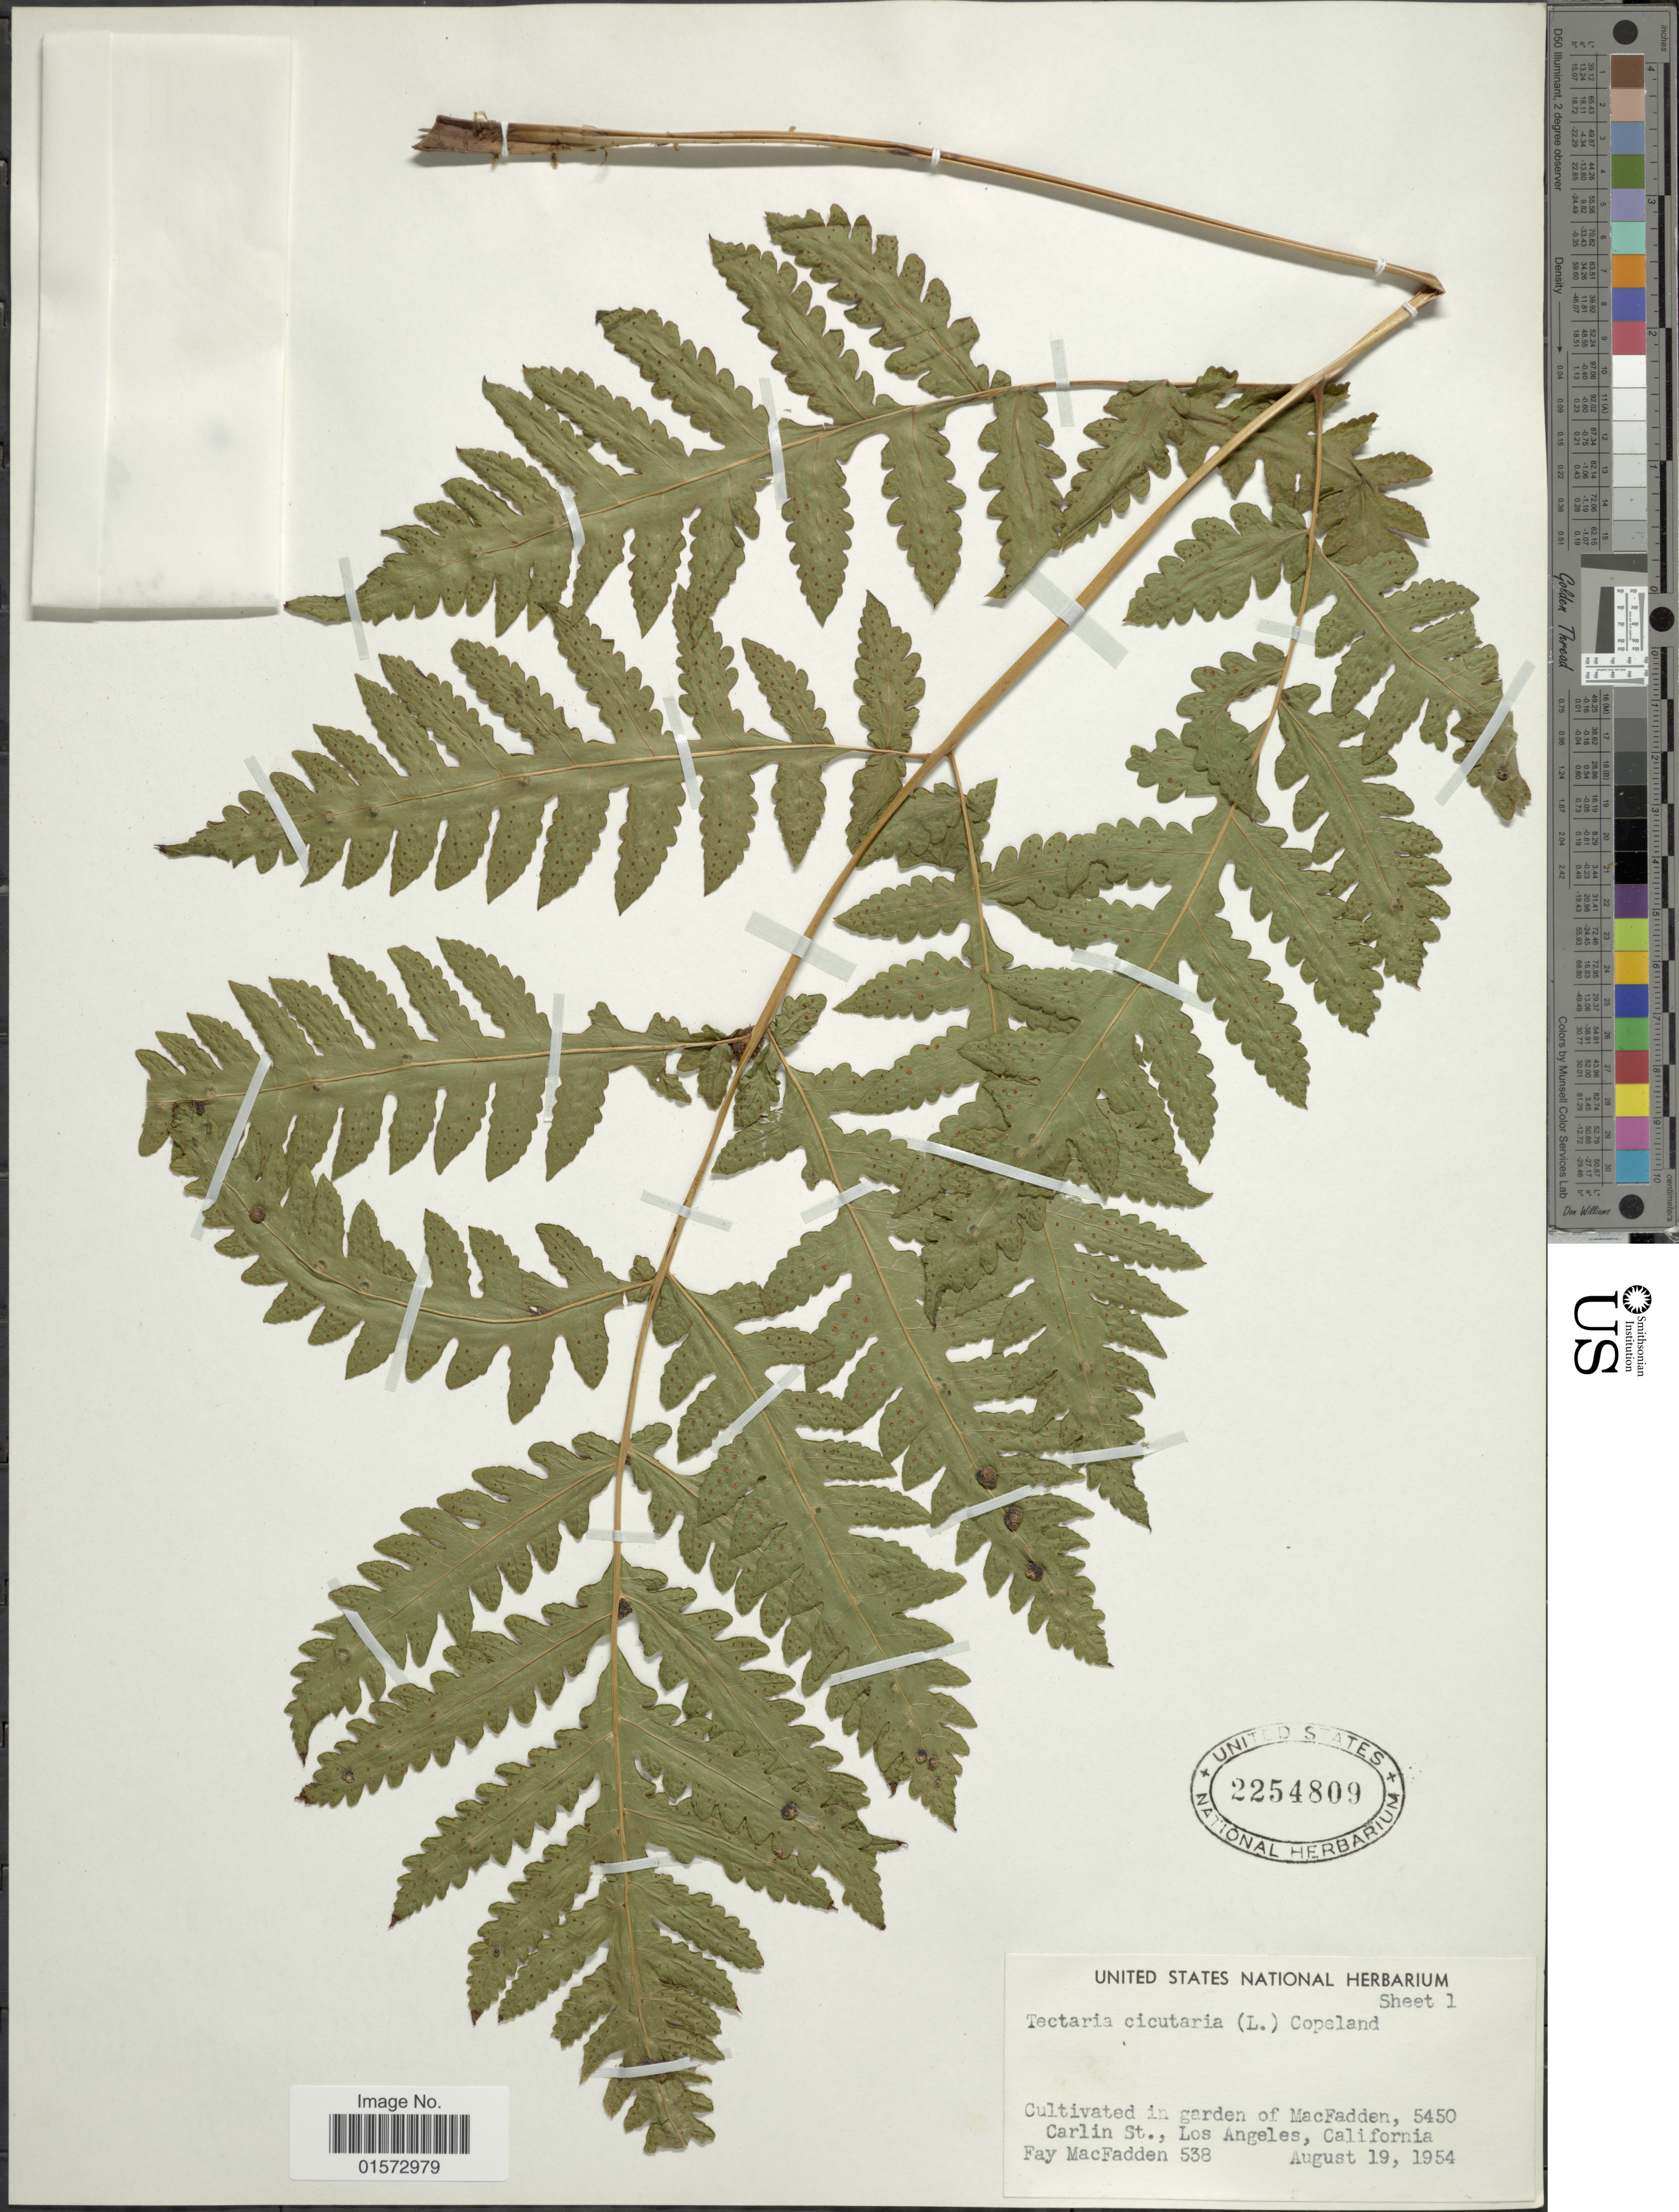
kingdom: Plantae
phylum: Tracheophyta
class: Polypodiopsida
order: Polypodiales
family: Tectariaceae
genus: Tectaria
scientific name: Tectaria cicutaria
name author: (L.) Copel.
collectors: F. MacFadden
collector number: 538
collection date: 1954-08-19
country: United States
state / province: California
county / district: Los Angeles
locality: In garden of MacFadden, 5450 Carlin St., Los Angeles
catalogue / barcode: US 2254809